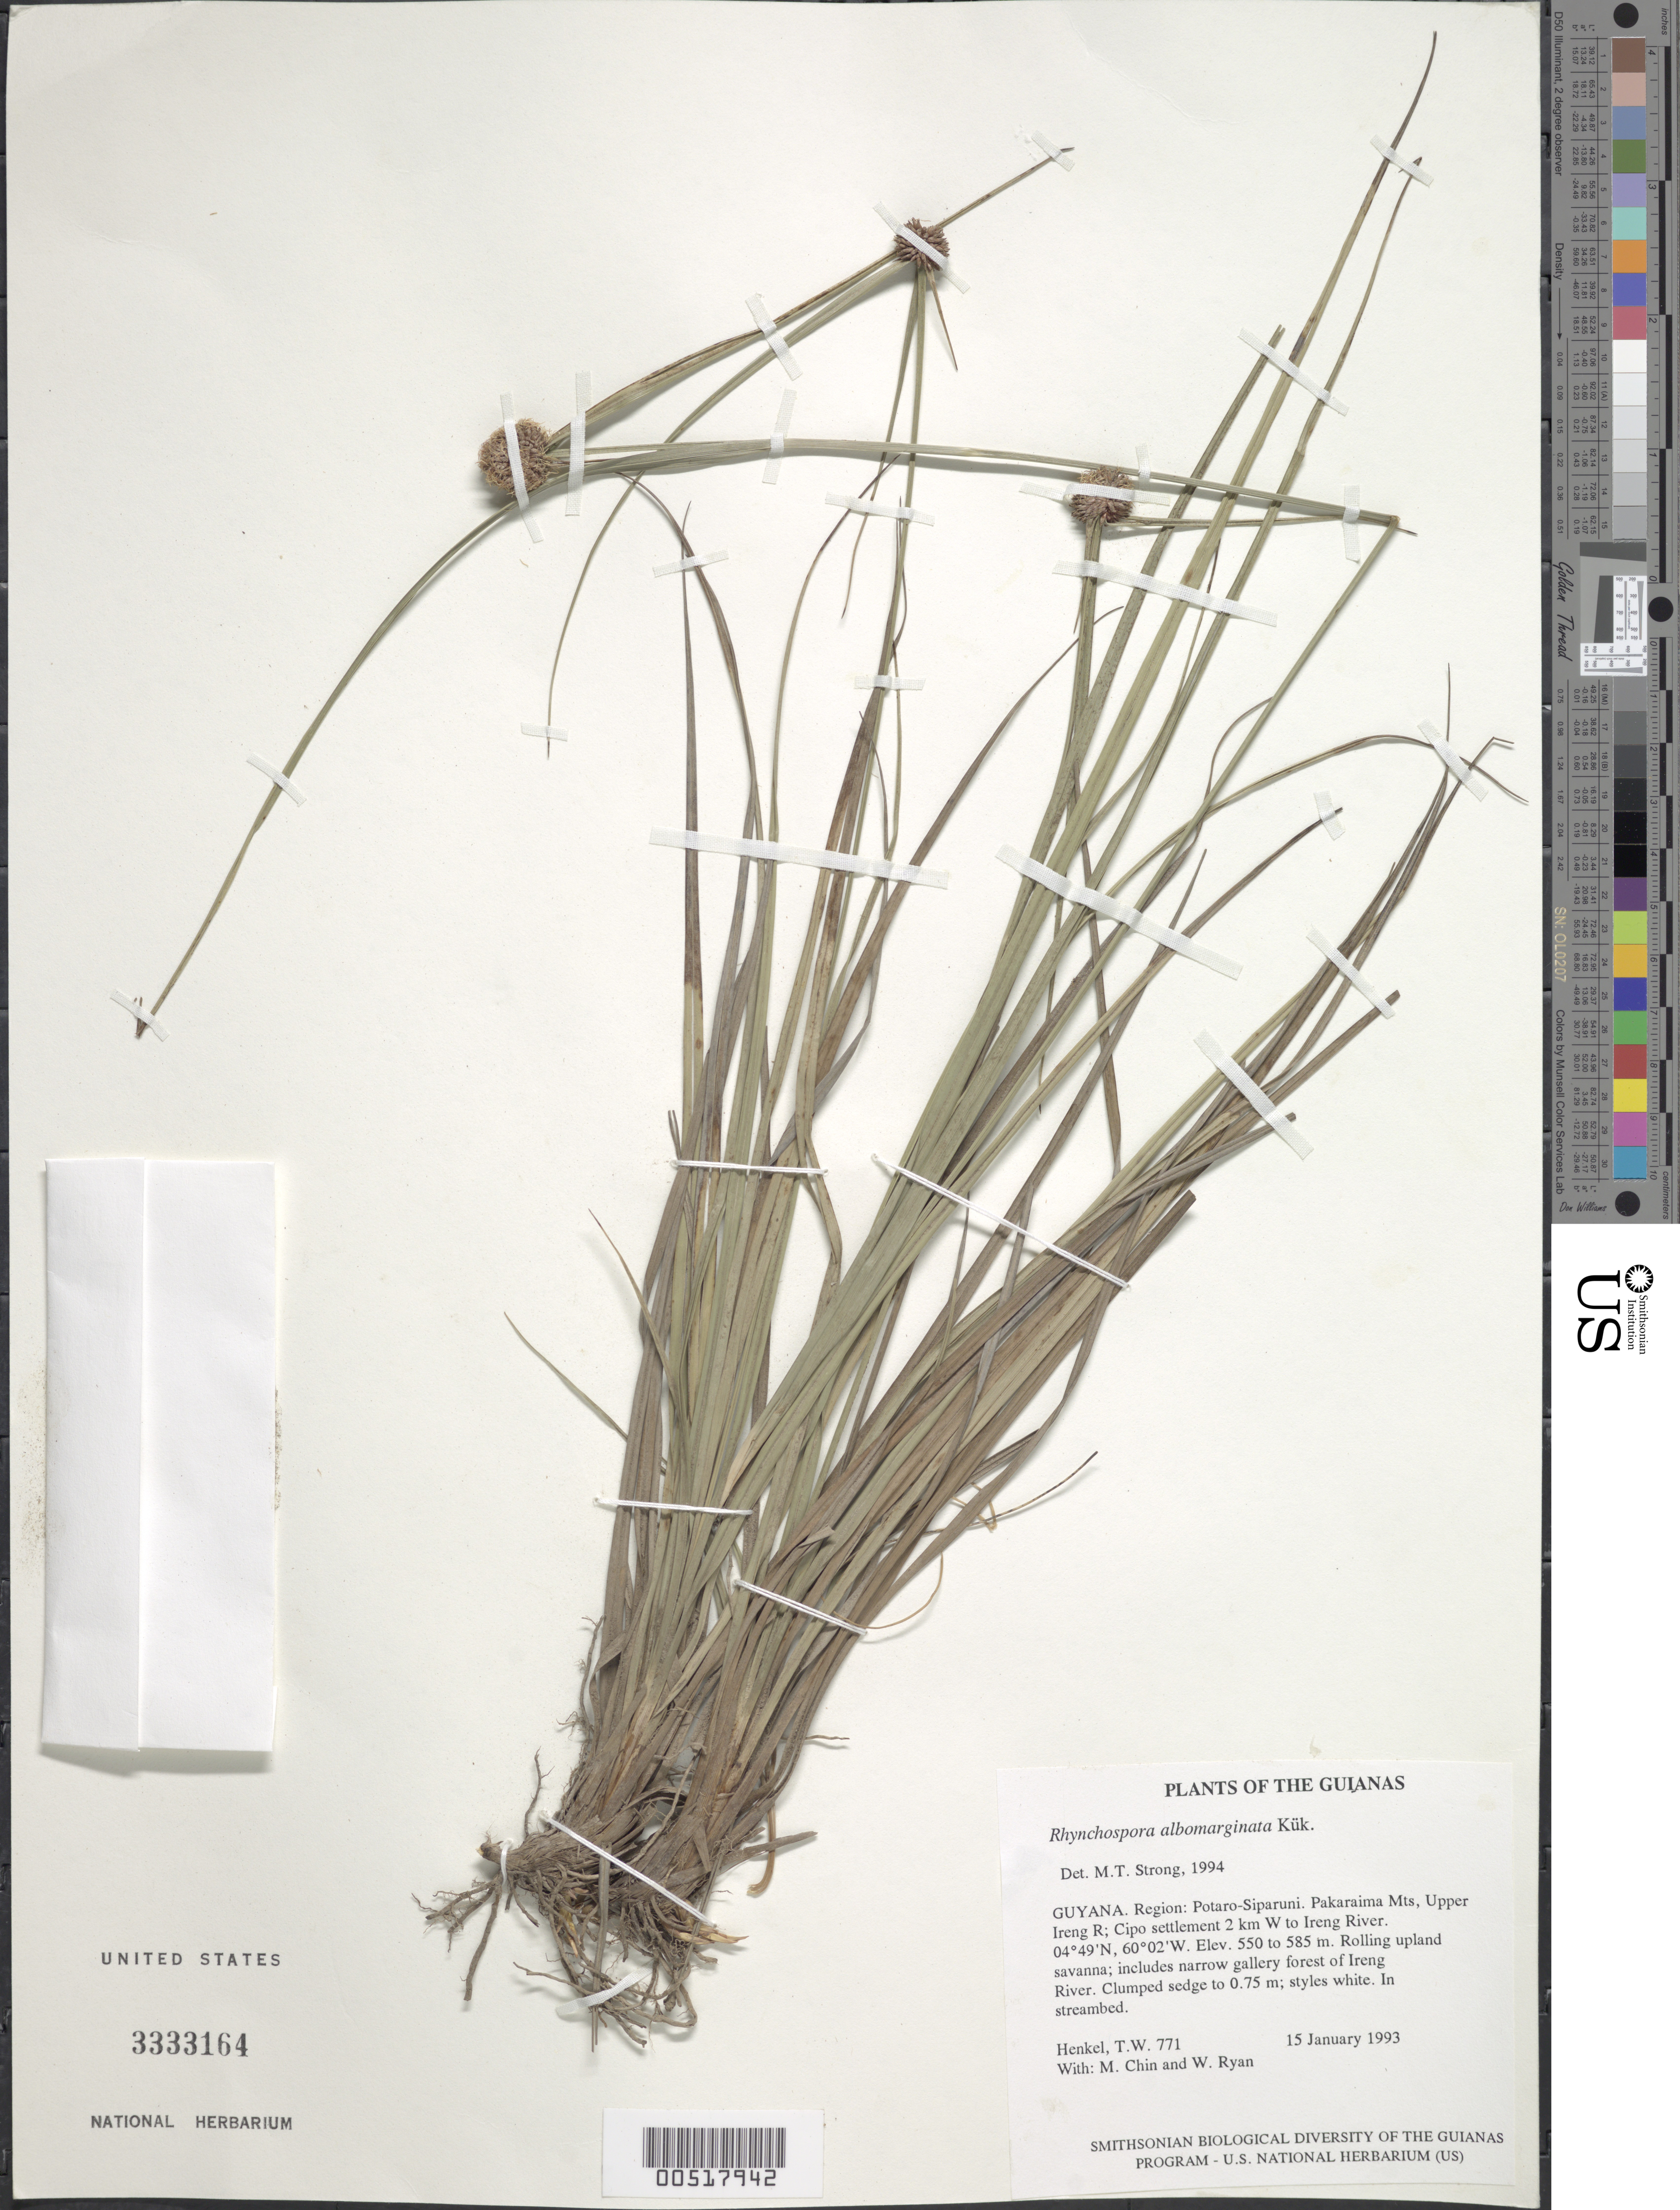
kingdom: Plantae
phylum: Tracheophyta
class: Liliopsida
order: Poales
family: Cyperaceae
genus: Rhynchospora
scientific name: Rhynchospora albomarginata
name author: Kük.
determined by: Strong, M. T., (US), Smithsonian Institution - National Museum of Natural History (UNITED STATES)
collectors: T. Henkel, M. Chin & W. Ryan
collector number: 771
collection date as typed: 15 January 1993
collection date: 1993-01-15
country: Guyana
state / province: Potaro-Siparuni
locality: Pakaraima Mts, Upper Ireng R; Cipo settlement 2 km W to Ireng River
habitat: Rolling upland savanna; includes narrow gallery forest of Ireng River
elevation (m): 550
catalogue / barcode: US 3333164